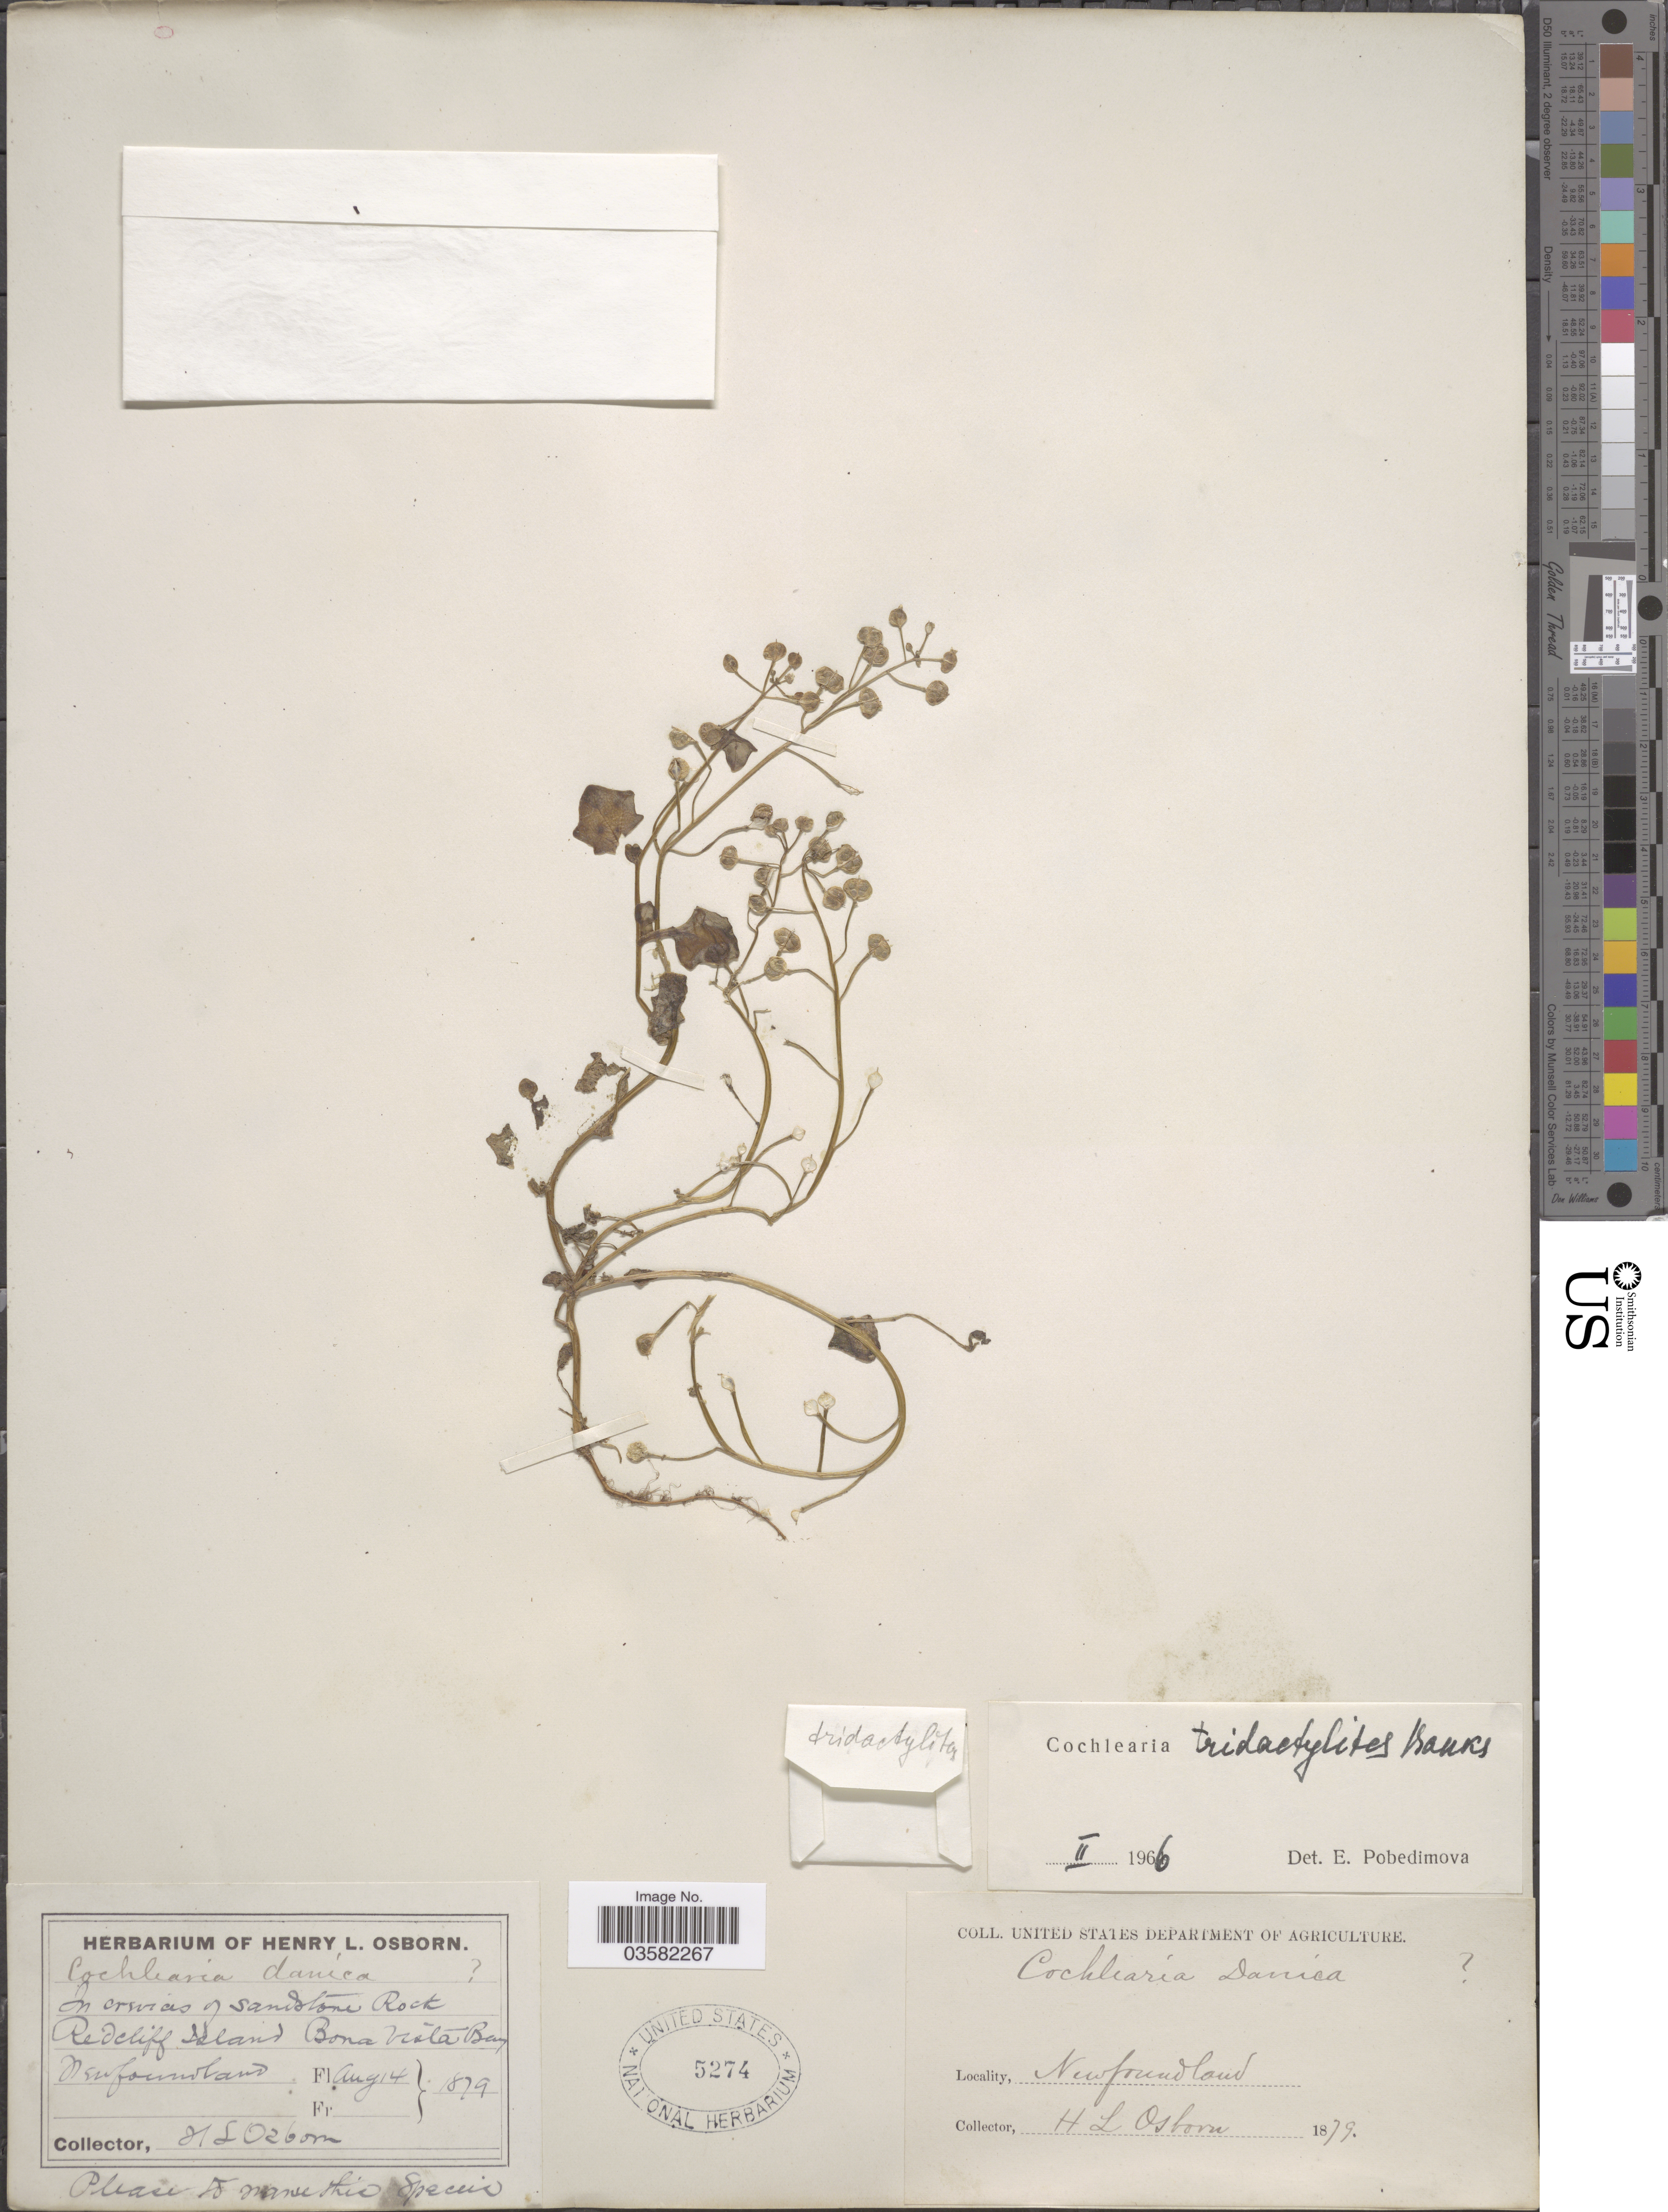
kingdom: Plantae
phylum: Tracheophyta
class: Magnoliopsida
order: Brassicales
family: Brassicaceae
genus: Cochlearia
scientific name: Cochlearia tridactylites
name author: Banks ex DC.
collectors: H. Osborn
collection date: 1879-08-14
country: Canada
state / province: Newfoundland and Labrador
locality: In crevices of sandstone Rock. Redcliff Island, Bona Vista Bay.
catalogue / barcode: US 5274